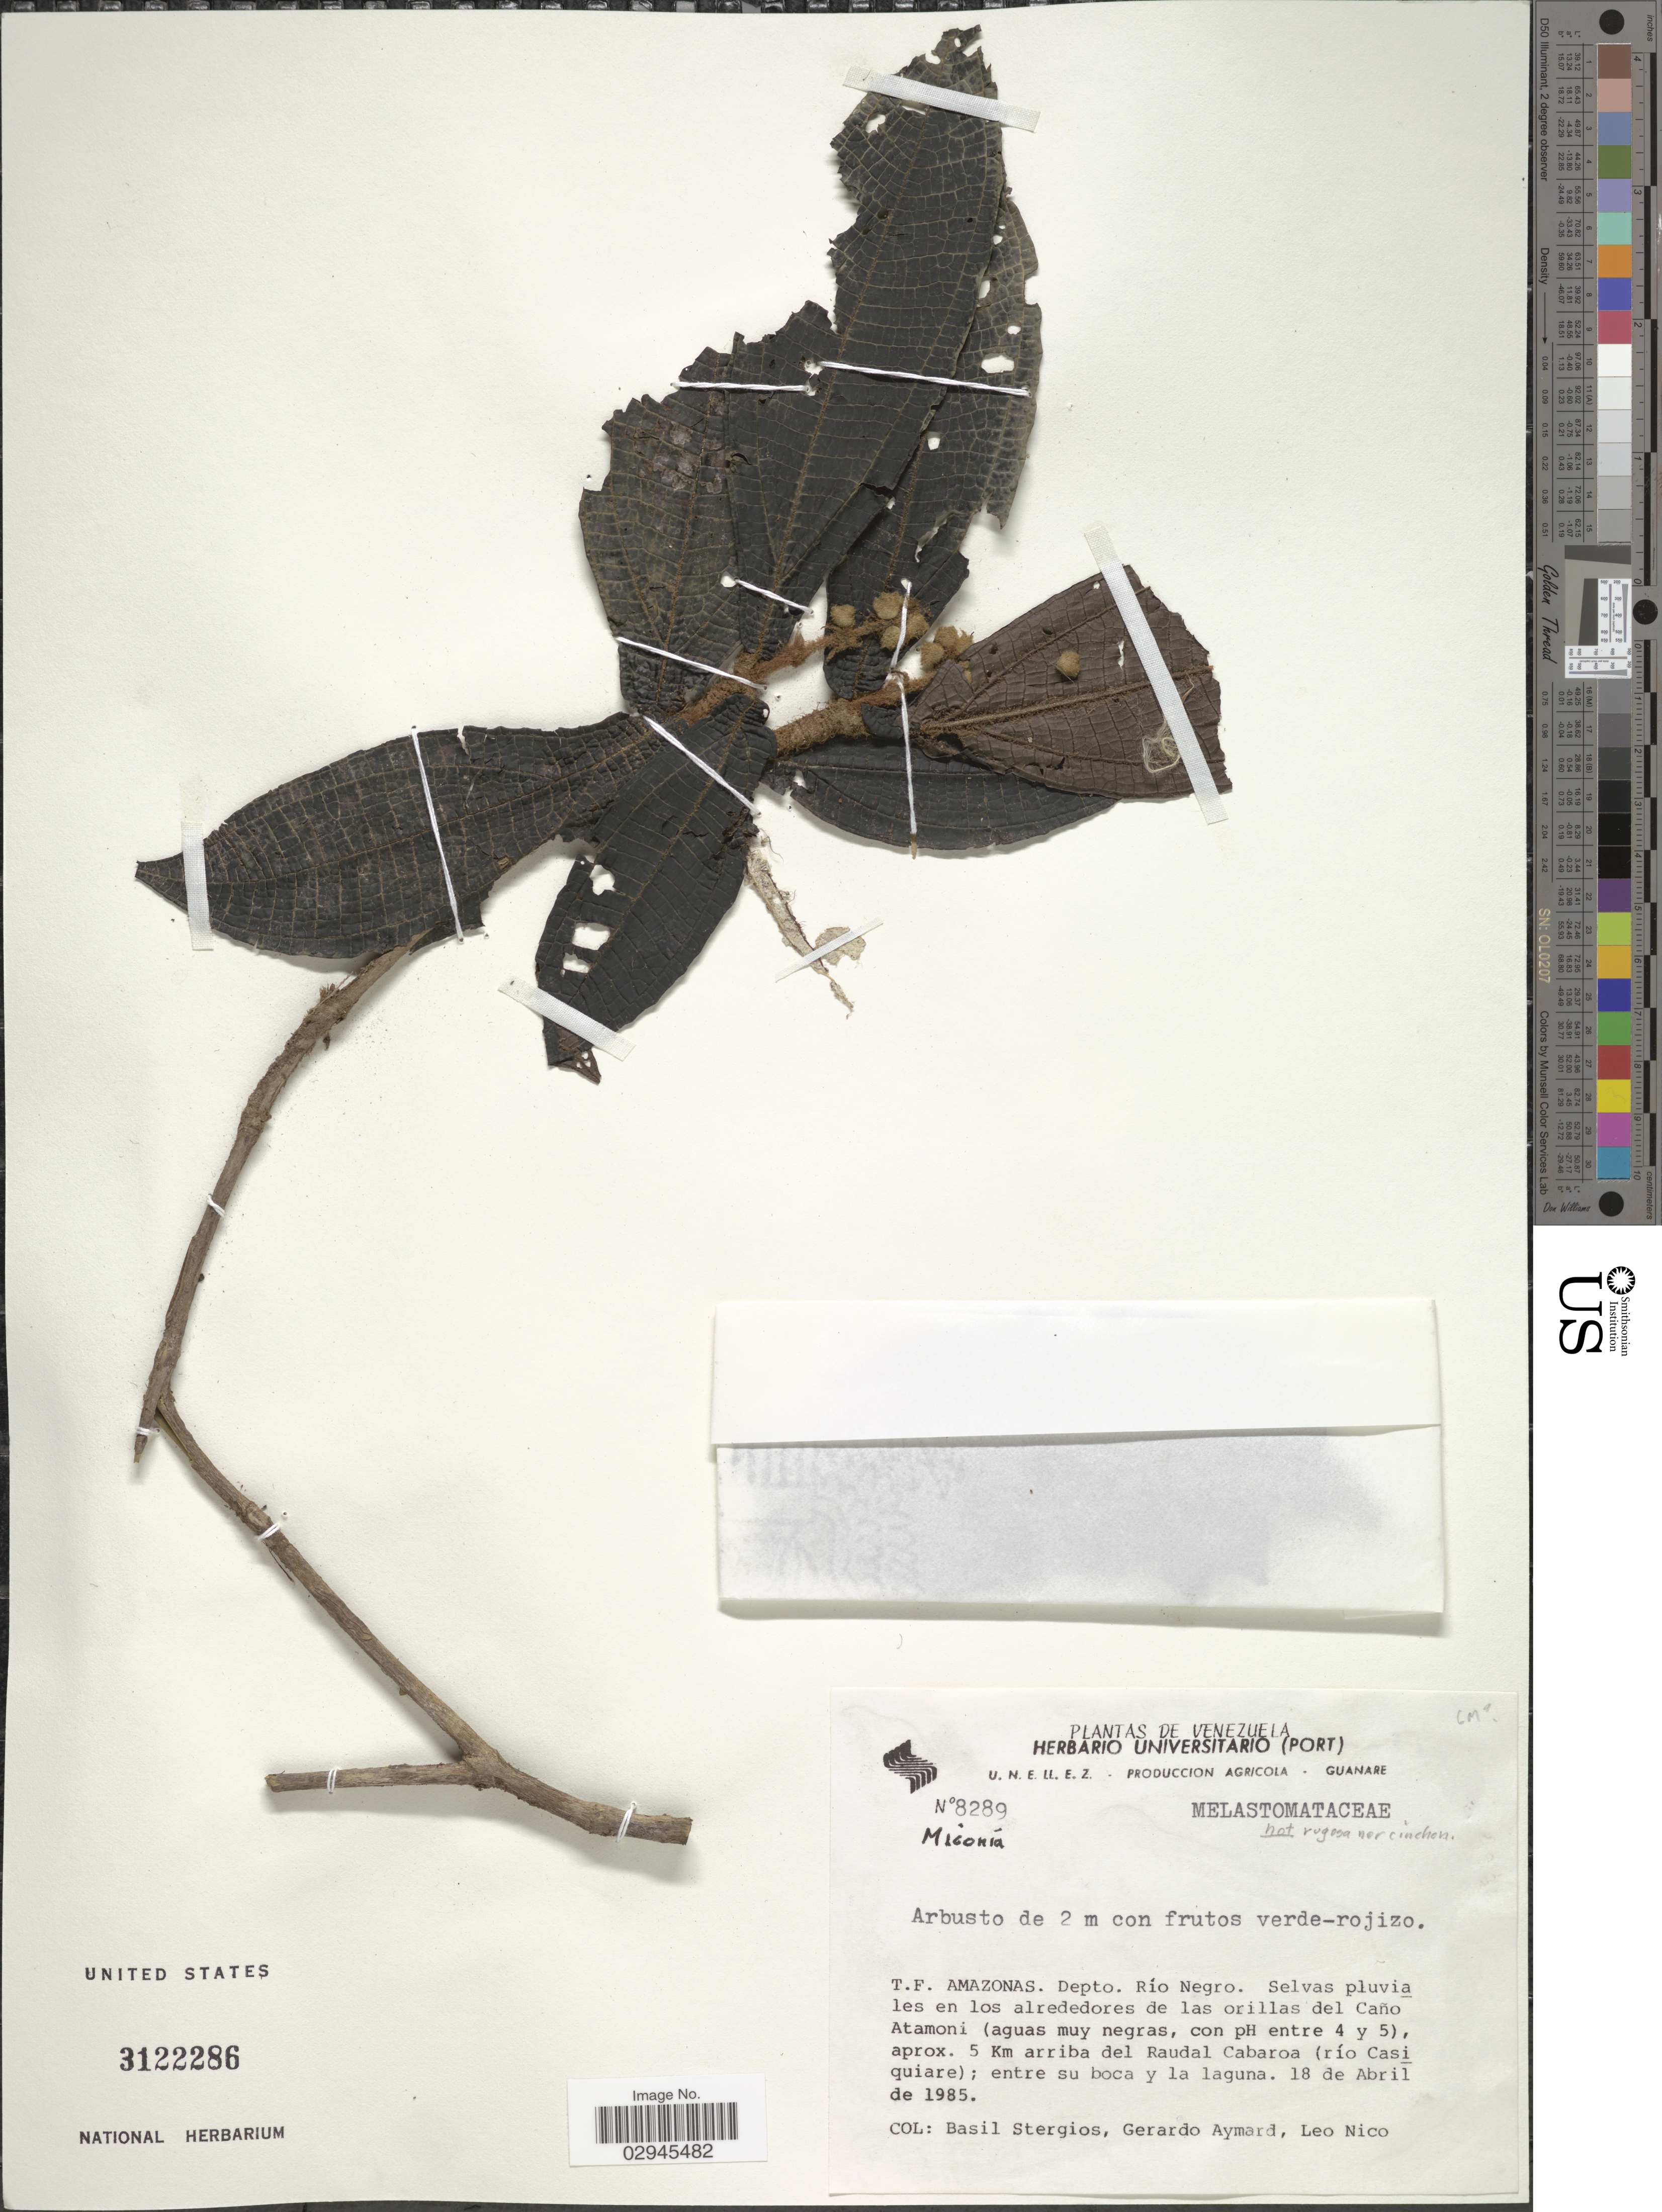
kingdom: Plantae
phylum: Tracheophyta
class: Magnoliopsida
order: Myrtales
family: Melastomataceae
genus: Miconia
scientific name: Miconia sp.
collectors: B. G. Stergios, G. A. Aymard & L. Nico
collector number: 8289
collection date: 1985-04-18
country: Venezuela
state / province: Amazonas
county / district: Río Negro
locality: Caño Atamoni (aguas muy negras, con pH entre 4 y 5), aprox. 5 Km arriba del raudal Cabaroa (río Casiquiare)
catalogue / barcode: US 3122286